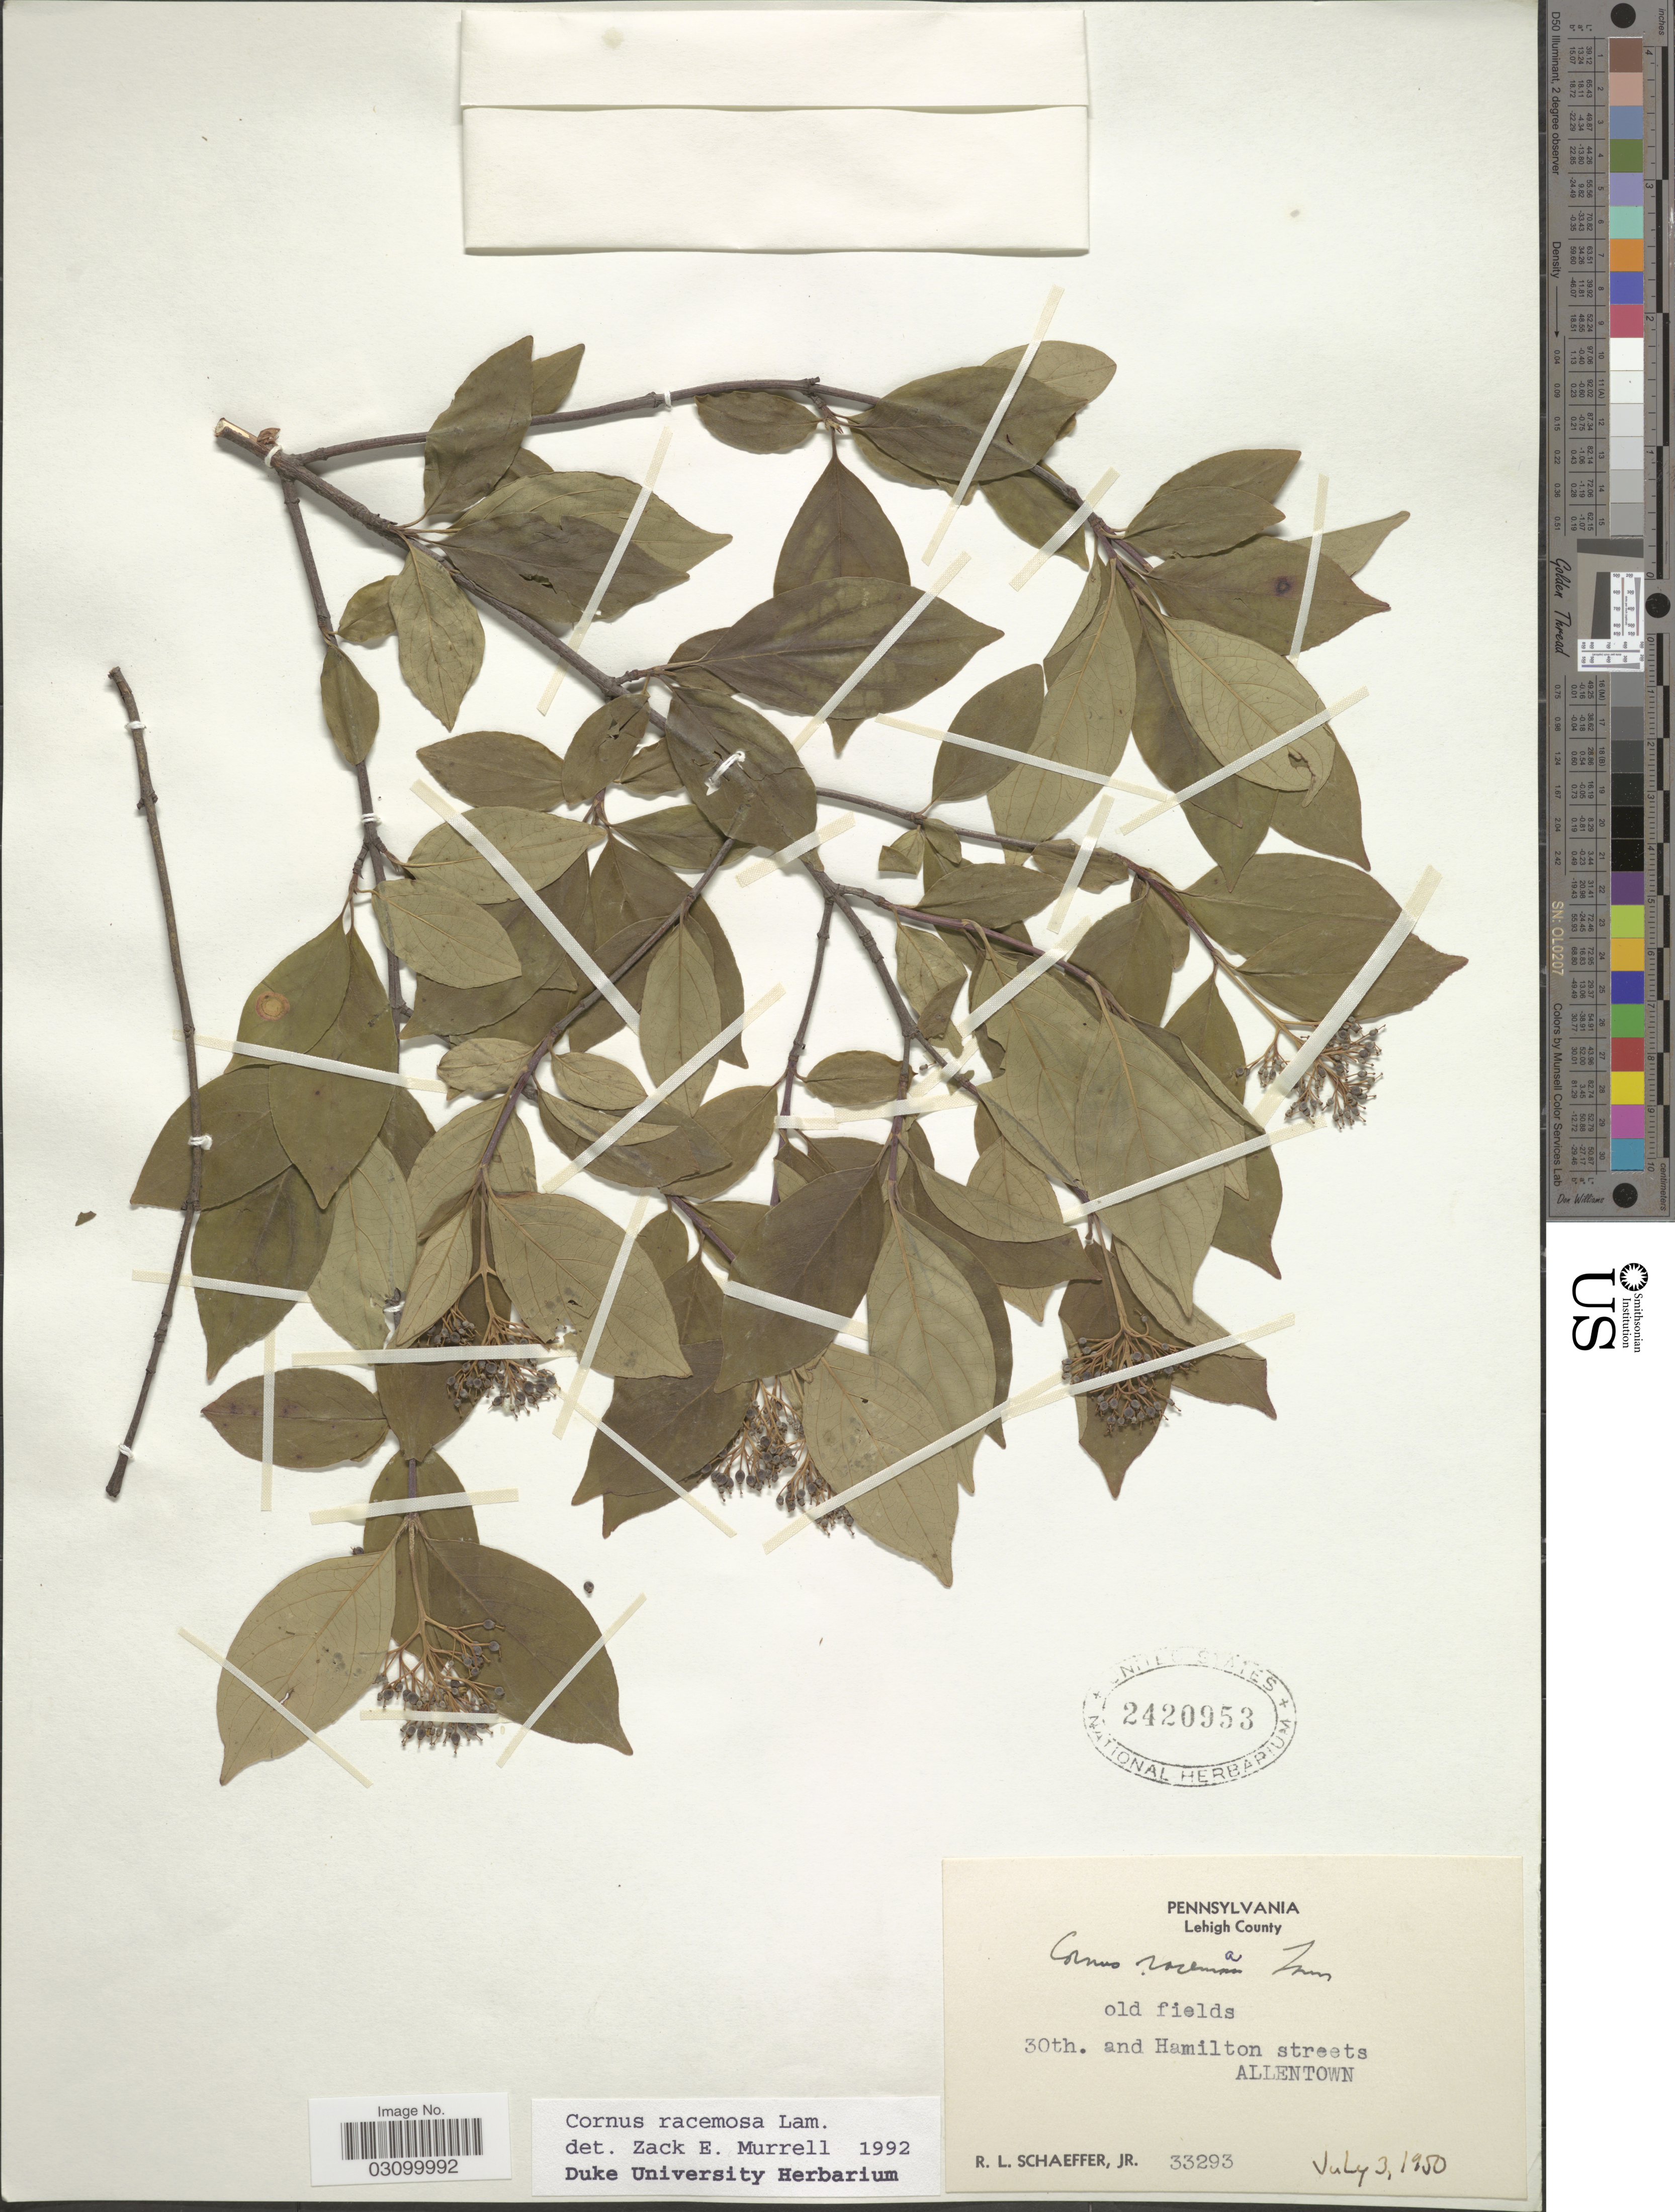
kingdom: Plantae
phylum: Tracheophyta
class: Magnoliopsida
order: Cornales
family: Cornaceae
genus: Cornus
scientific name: Cornus racemosa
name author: Lam.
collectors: R. L. Schaeffer Jr.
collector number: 33293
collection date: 1950-07-03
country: United States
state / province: Pennsylvania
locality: Lehigh County. old fields. 30th. and Hamilton streets. Allentown.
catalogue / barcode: US 2420953